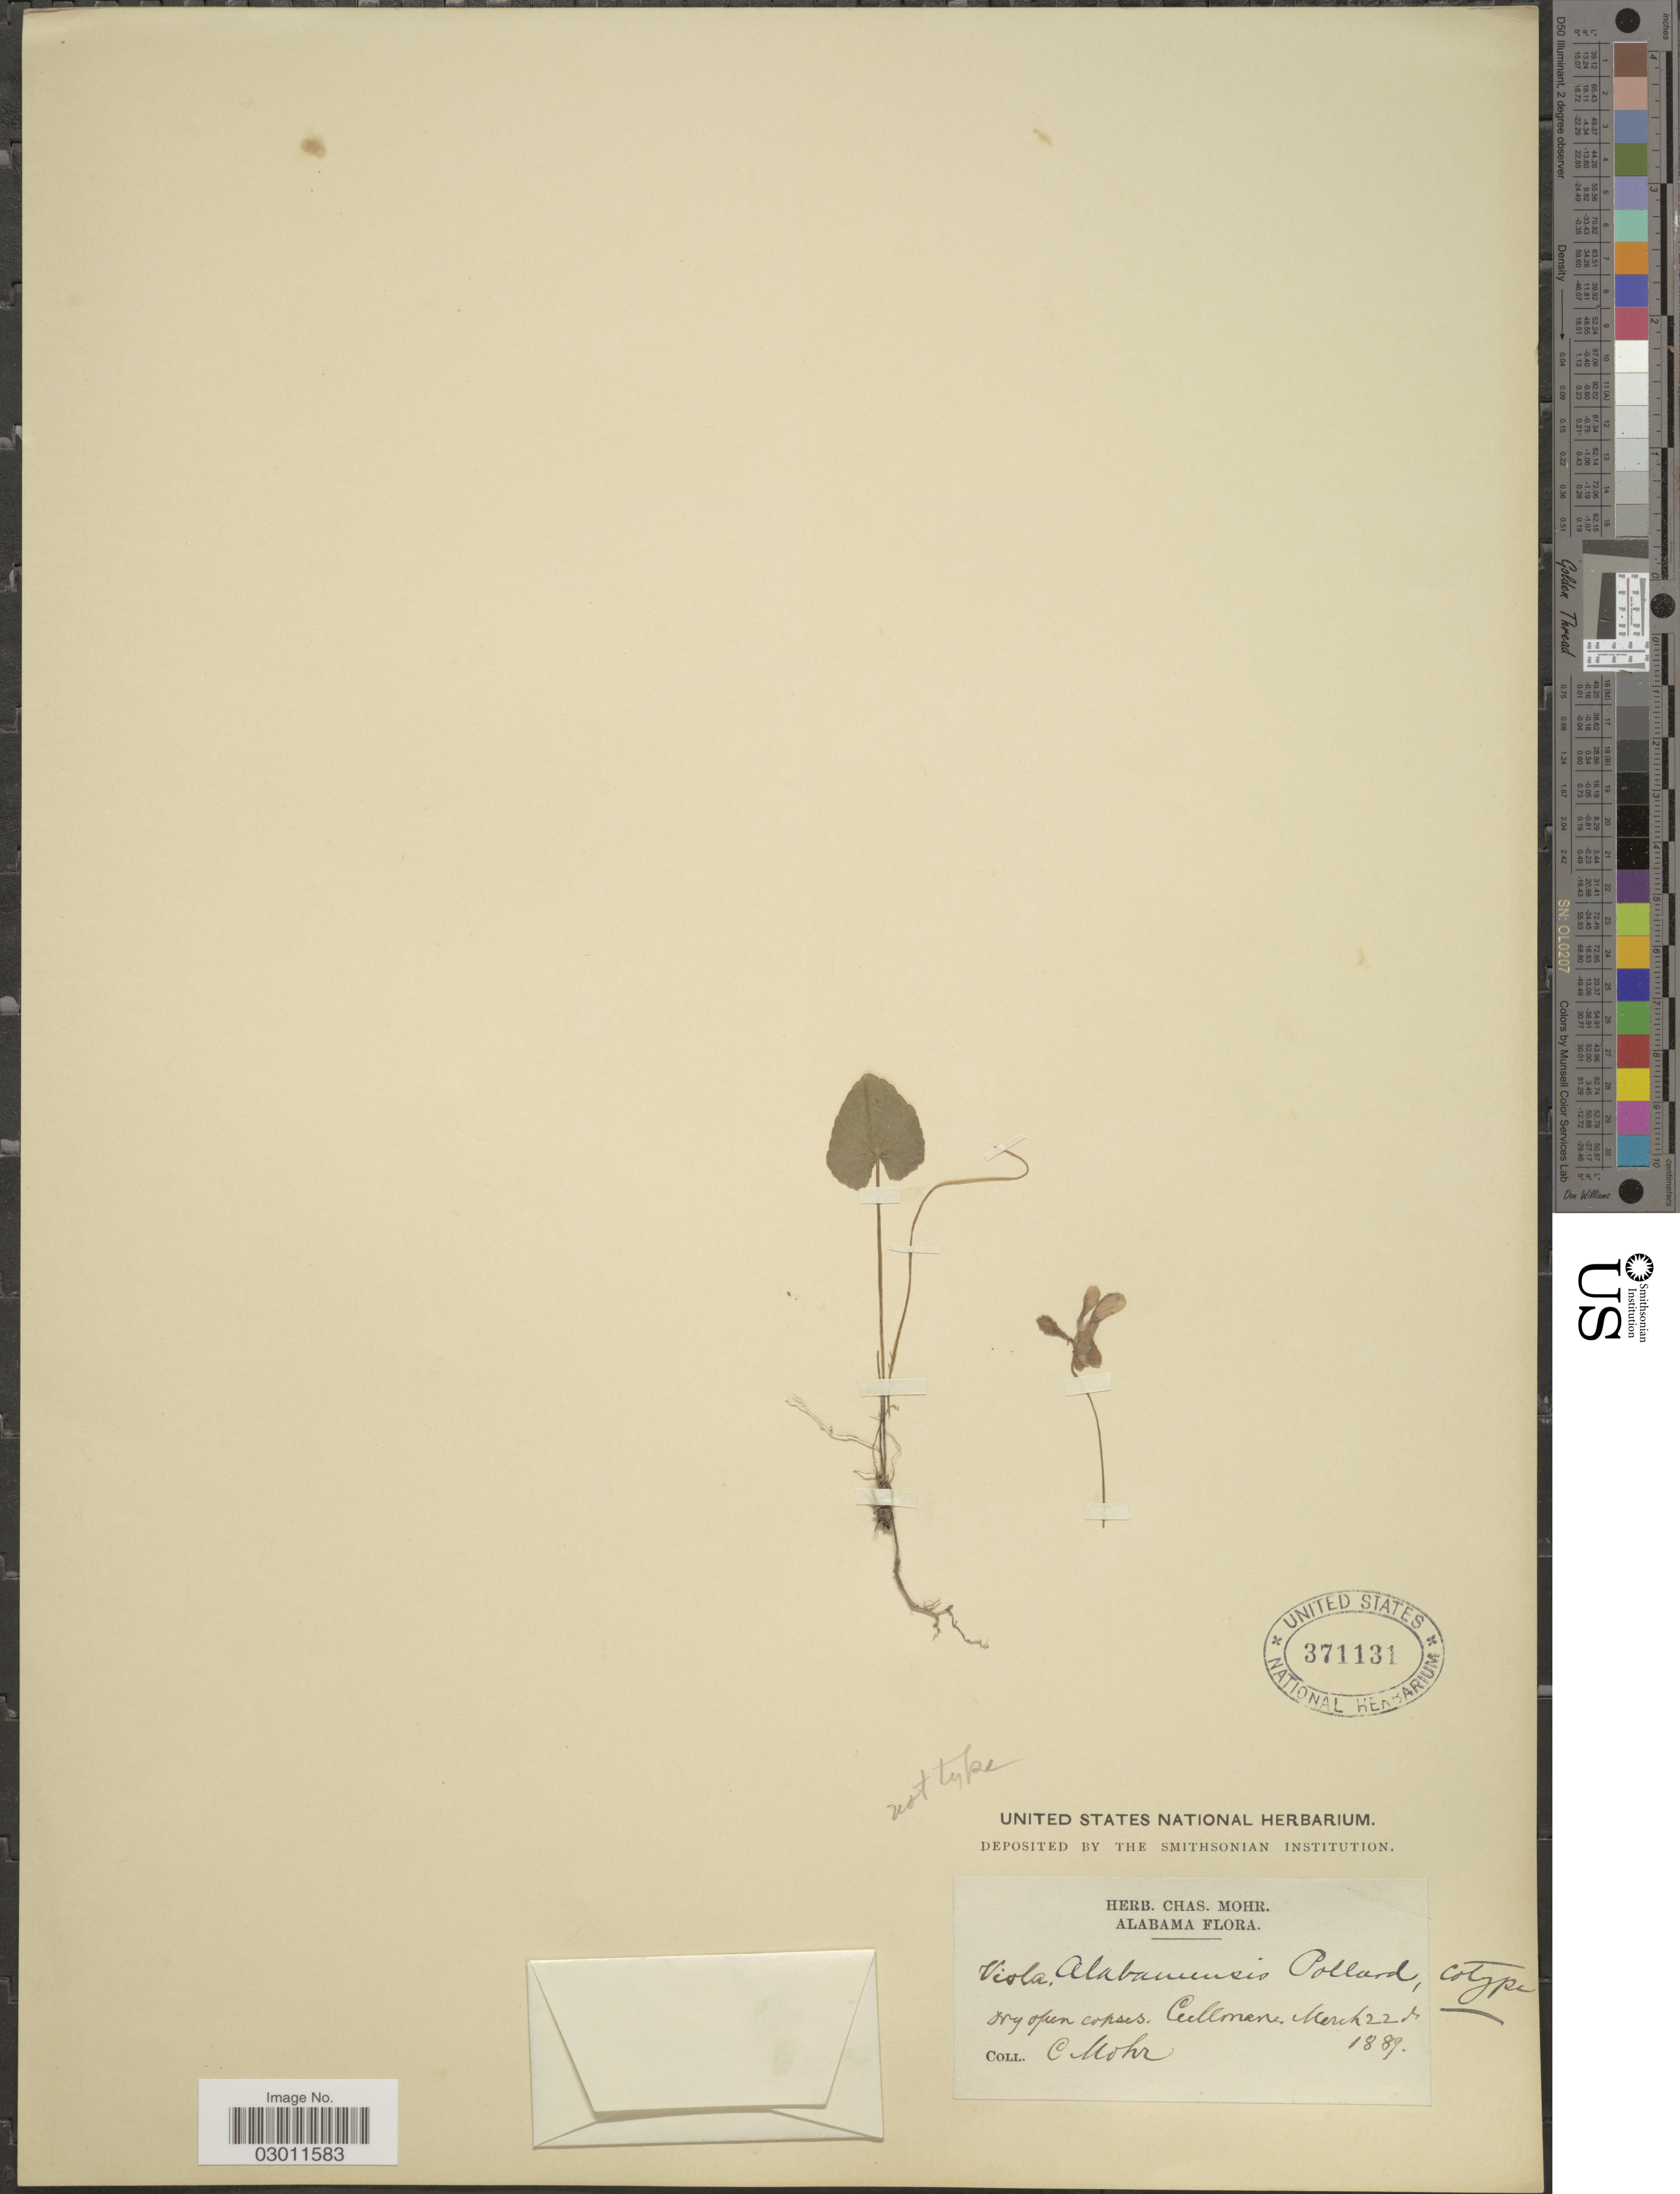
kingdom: Plantae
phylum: Tracheophyta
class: Magnoliopsida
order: Malpighiales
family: Violaceae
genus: Viola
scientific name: Viola alabamensis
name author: Pollard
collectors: C. T. Mohr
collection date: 1889-03-22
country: United States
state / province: Alabama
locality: Cullman.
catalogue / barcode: US 371131